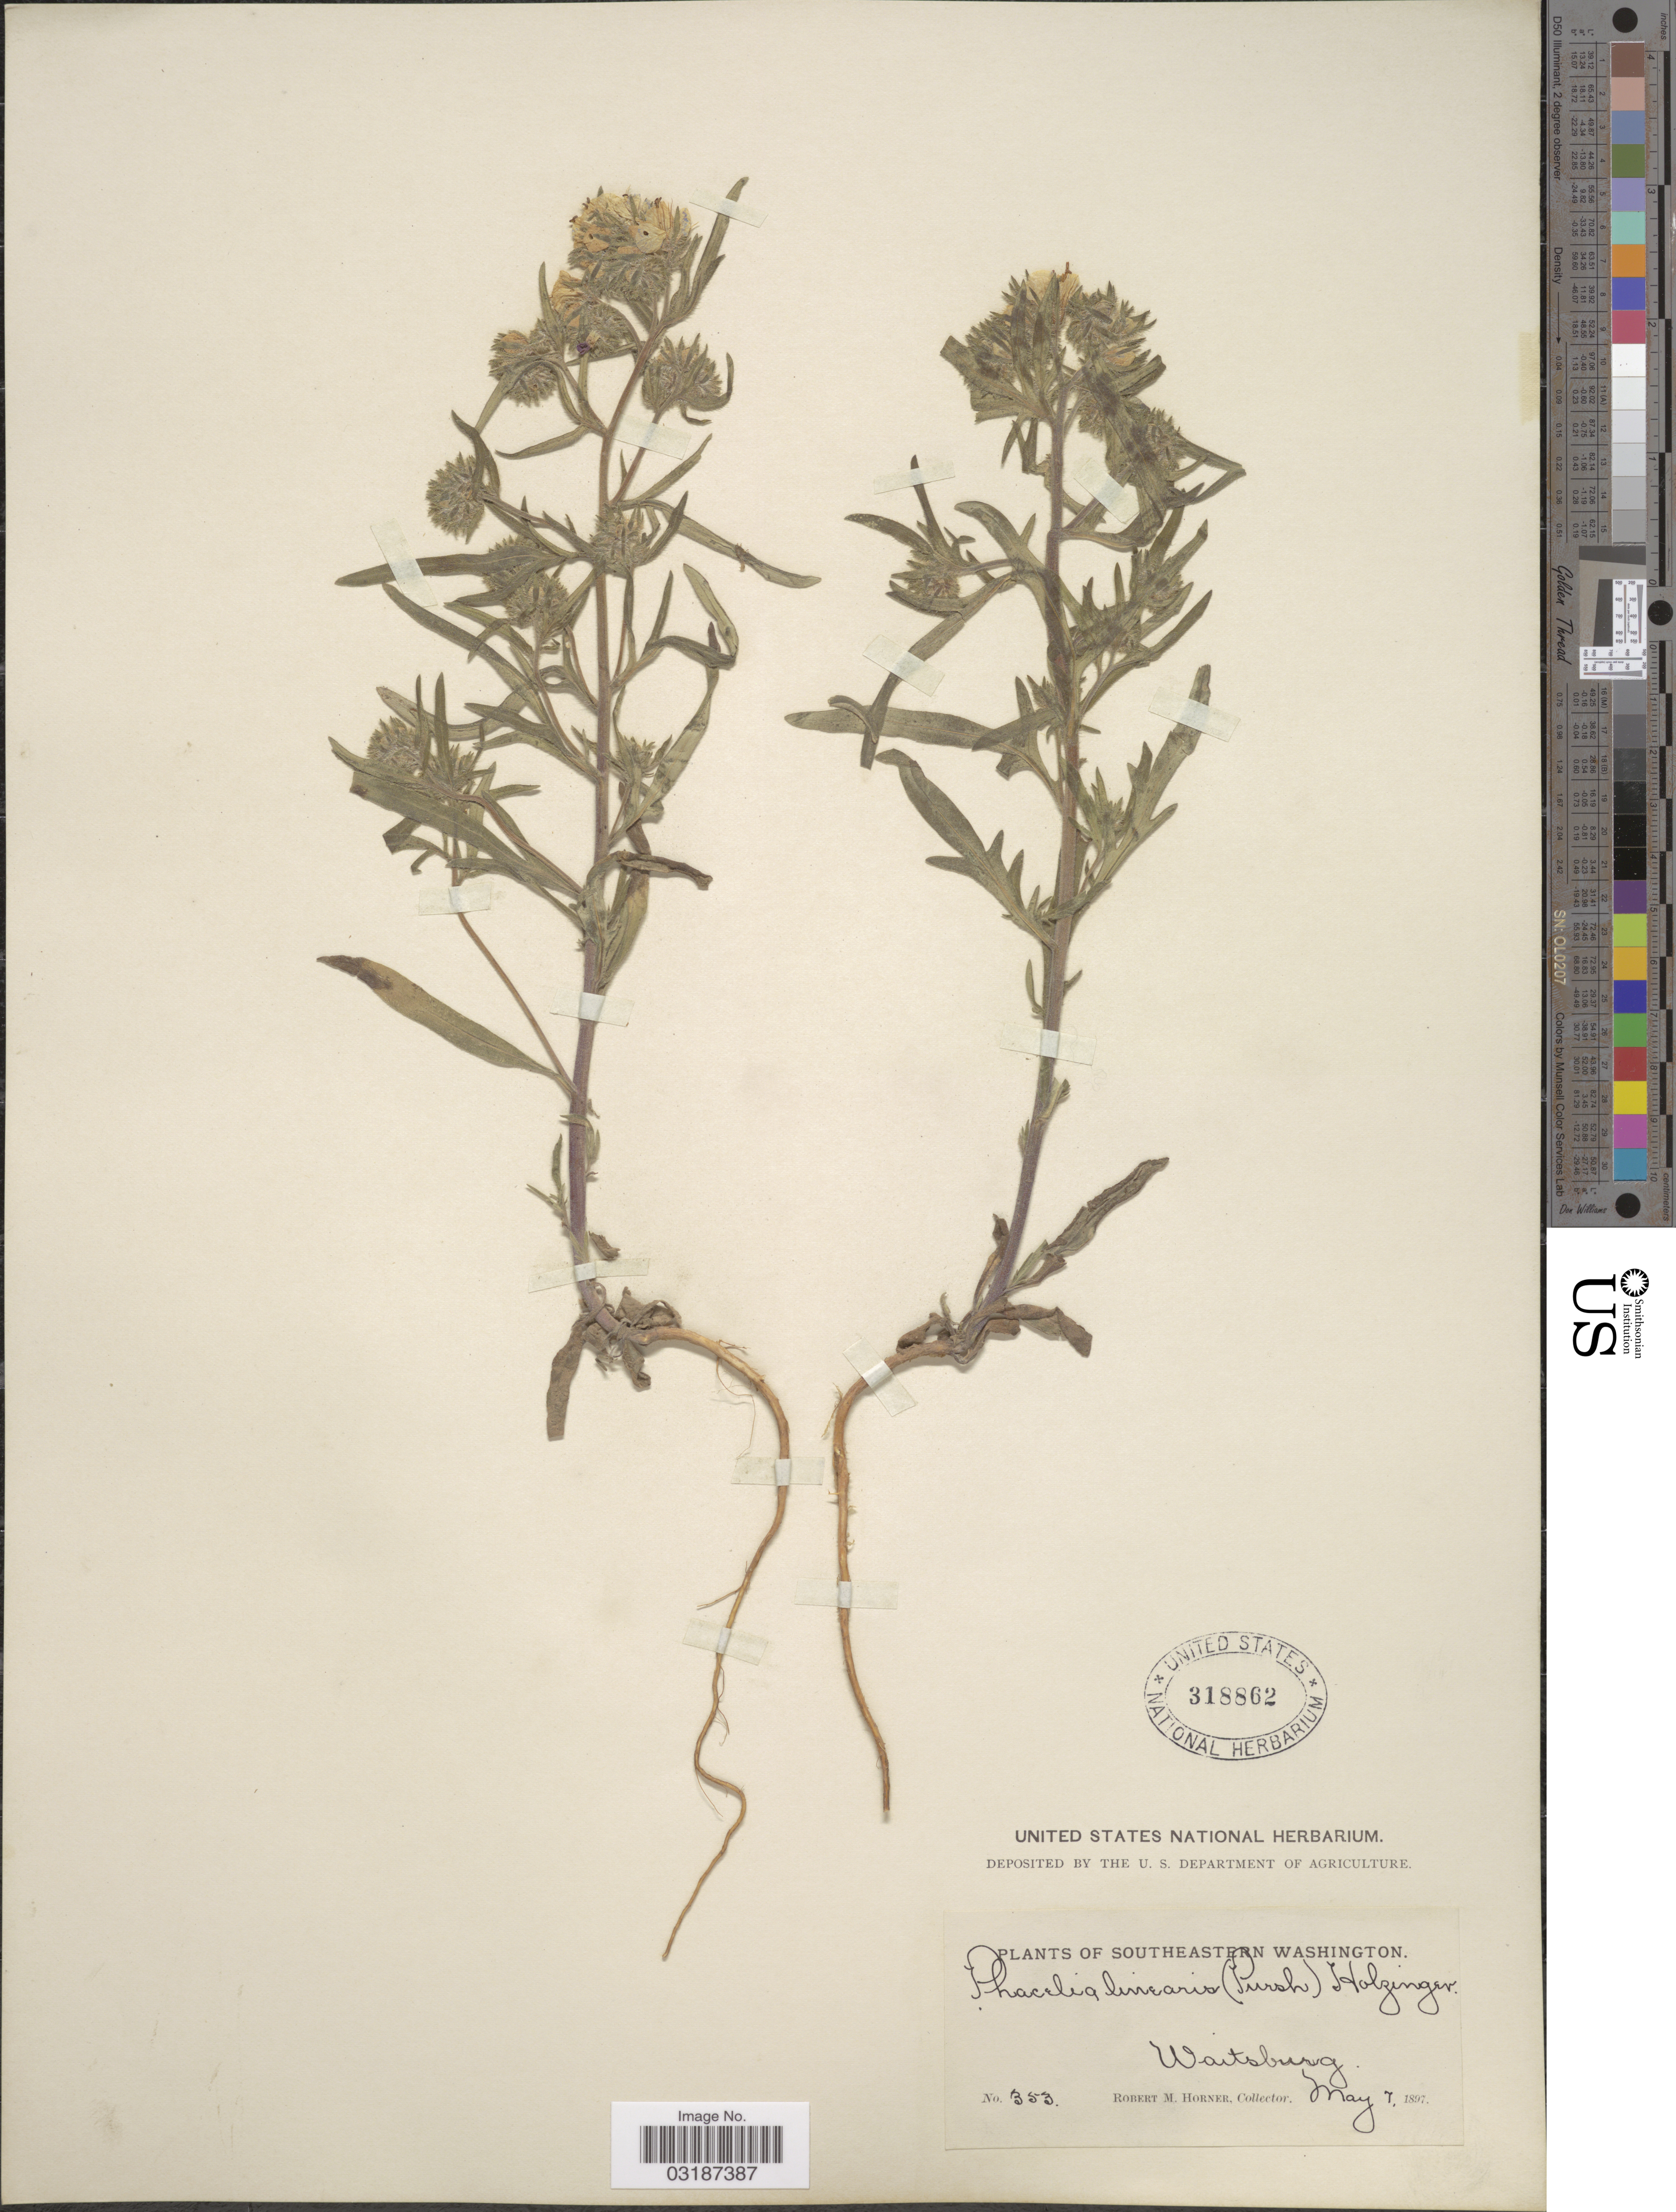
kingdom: Plantae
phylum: Tracheophyta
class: Magnoliopsida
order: Boraginales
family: Hydrophyllaceae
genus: Phacelia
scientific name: Phacelia linearis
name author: (Pursh) Holz.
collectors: R. Horner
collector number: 353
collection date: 1897-05-07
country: United States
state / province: Washington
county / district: Walla Walla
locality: Southeastern Washington. Waitsburg.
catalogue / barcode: US 318862